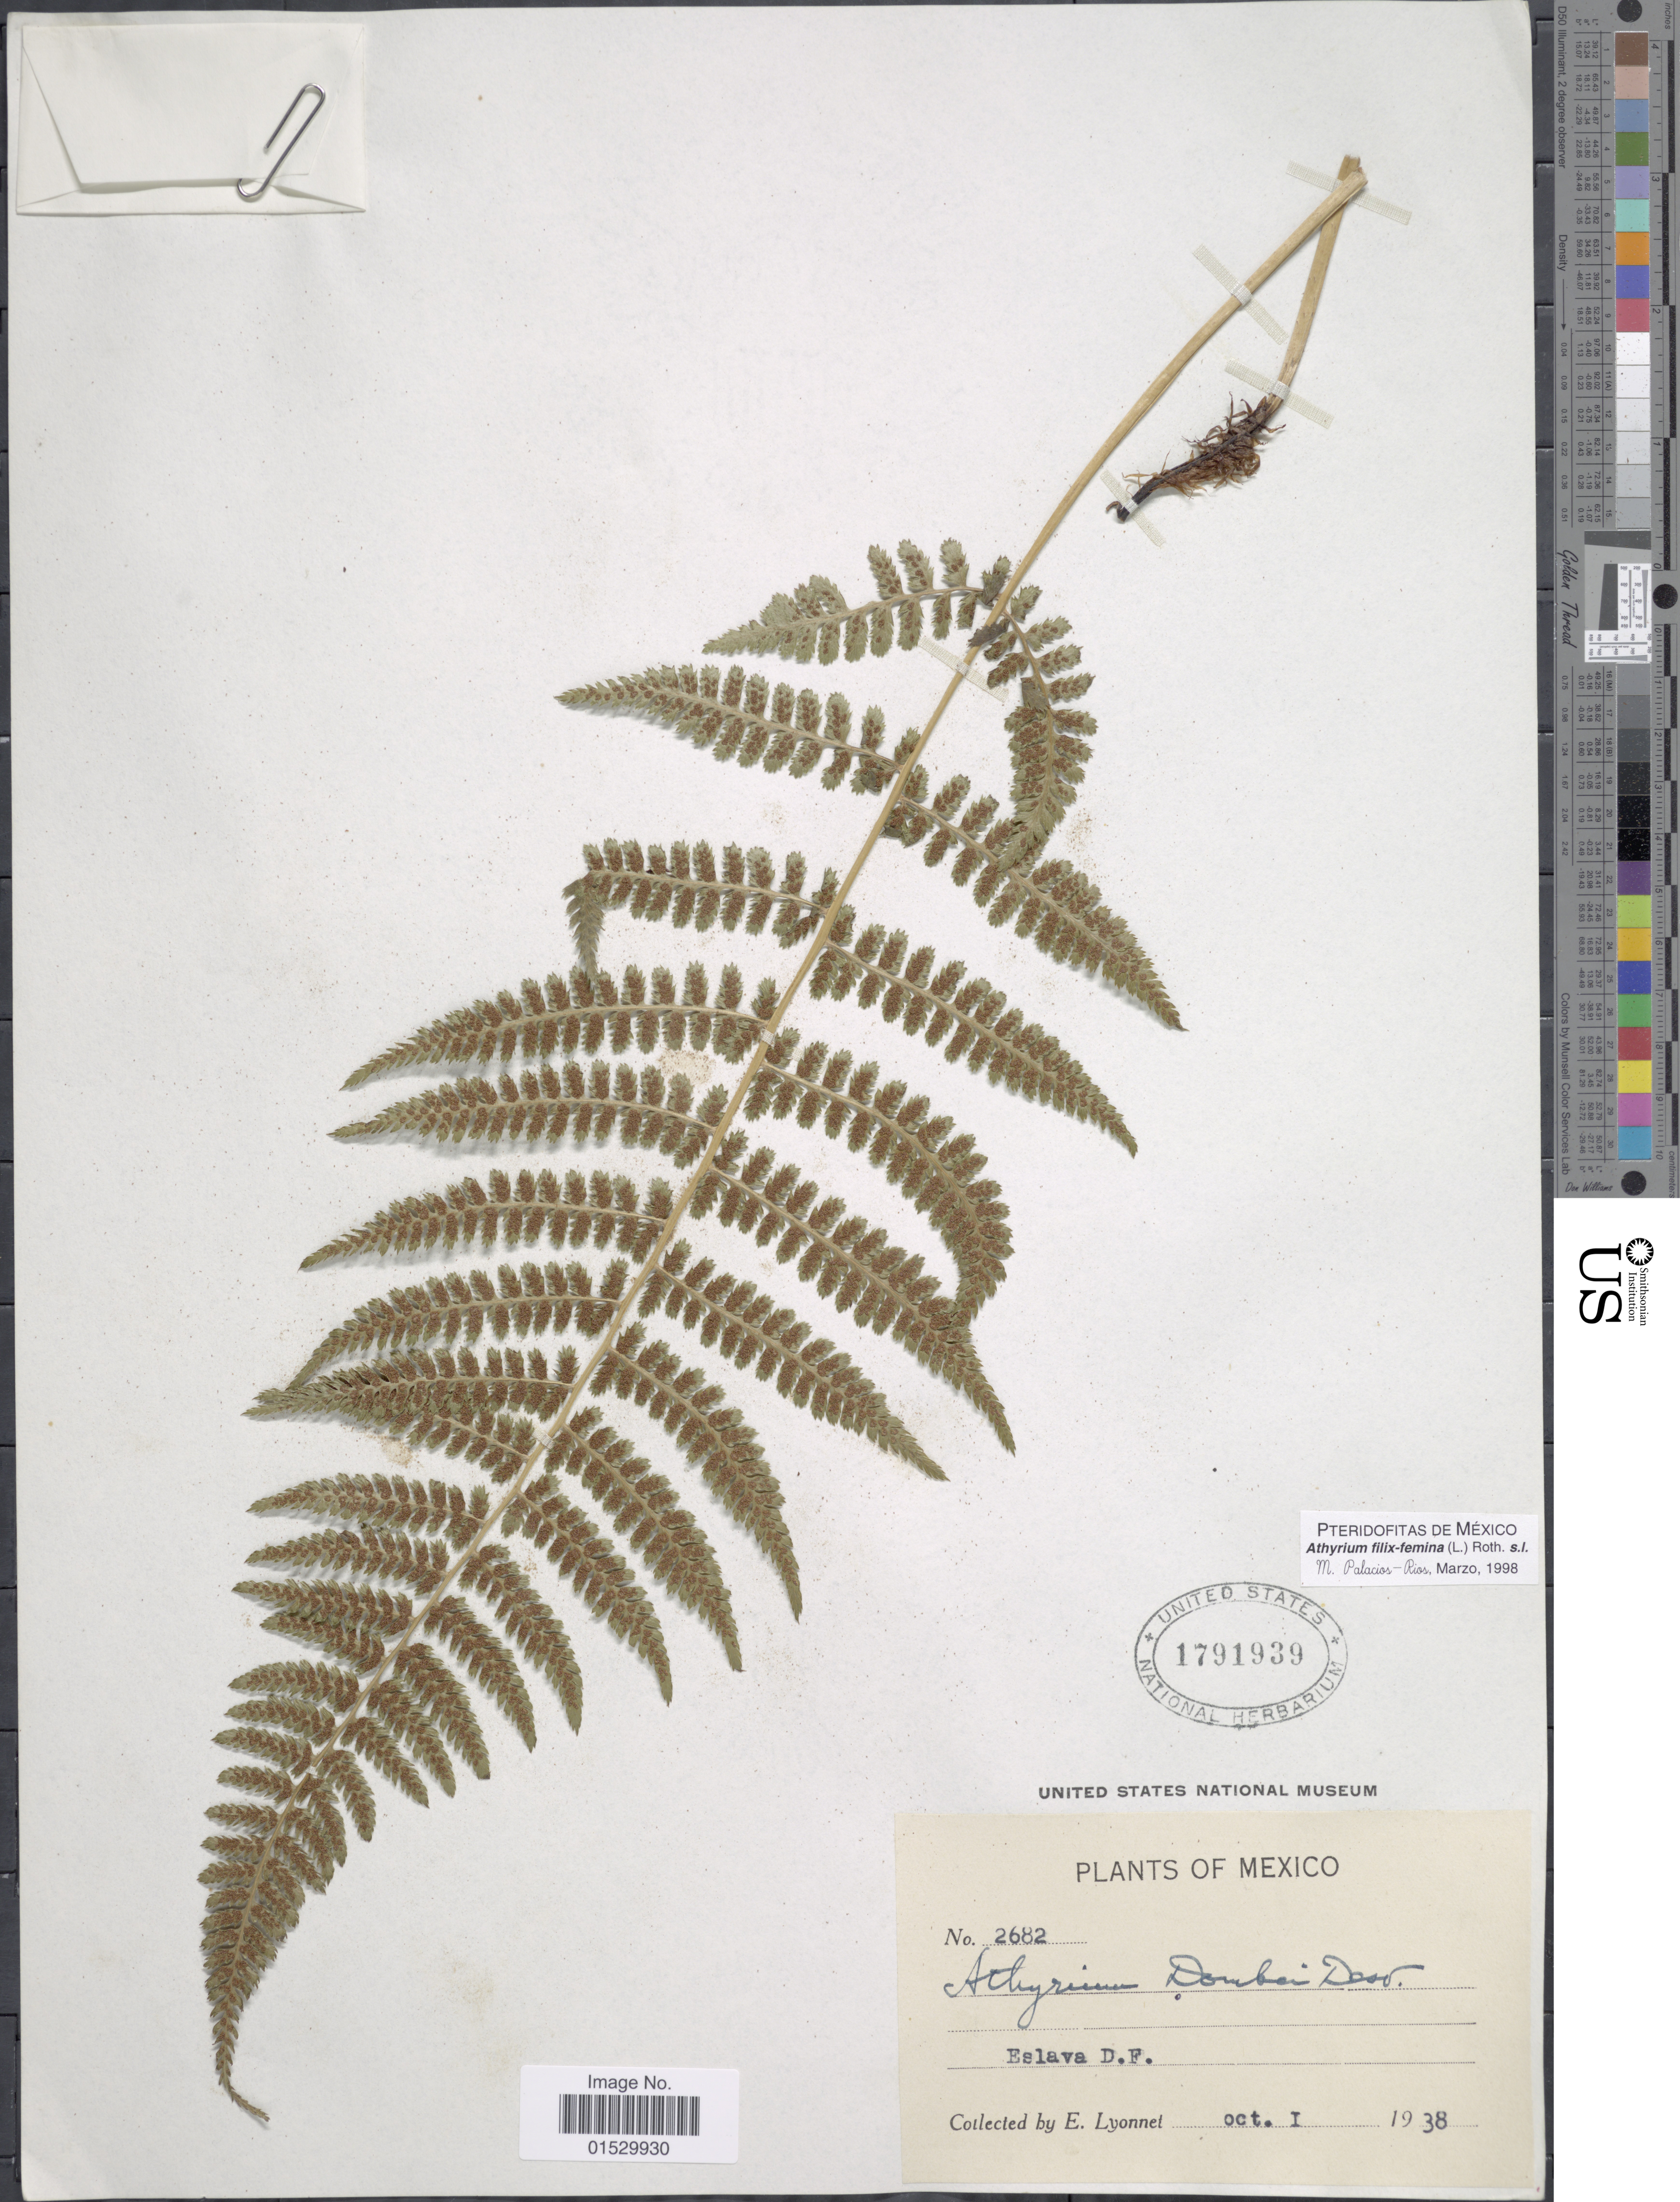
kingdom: Plantae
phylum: Tracheophyta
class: Polypodiopsida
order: Polypodiales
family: Athyriaceae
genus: Athyrium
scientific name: Athyrium bourgeaui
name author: E. Fourn.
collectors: E. Lyonnel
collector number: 2682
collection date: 1938-10-01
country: Mexico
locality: Eslava D.F.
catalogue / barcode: US 1791939